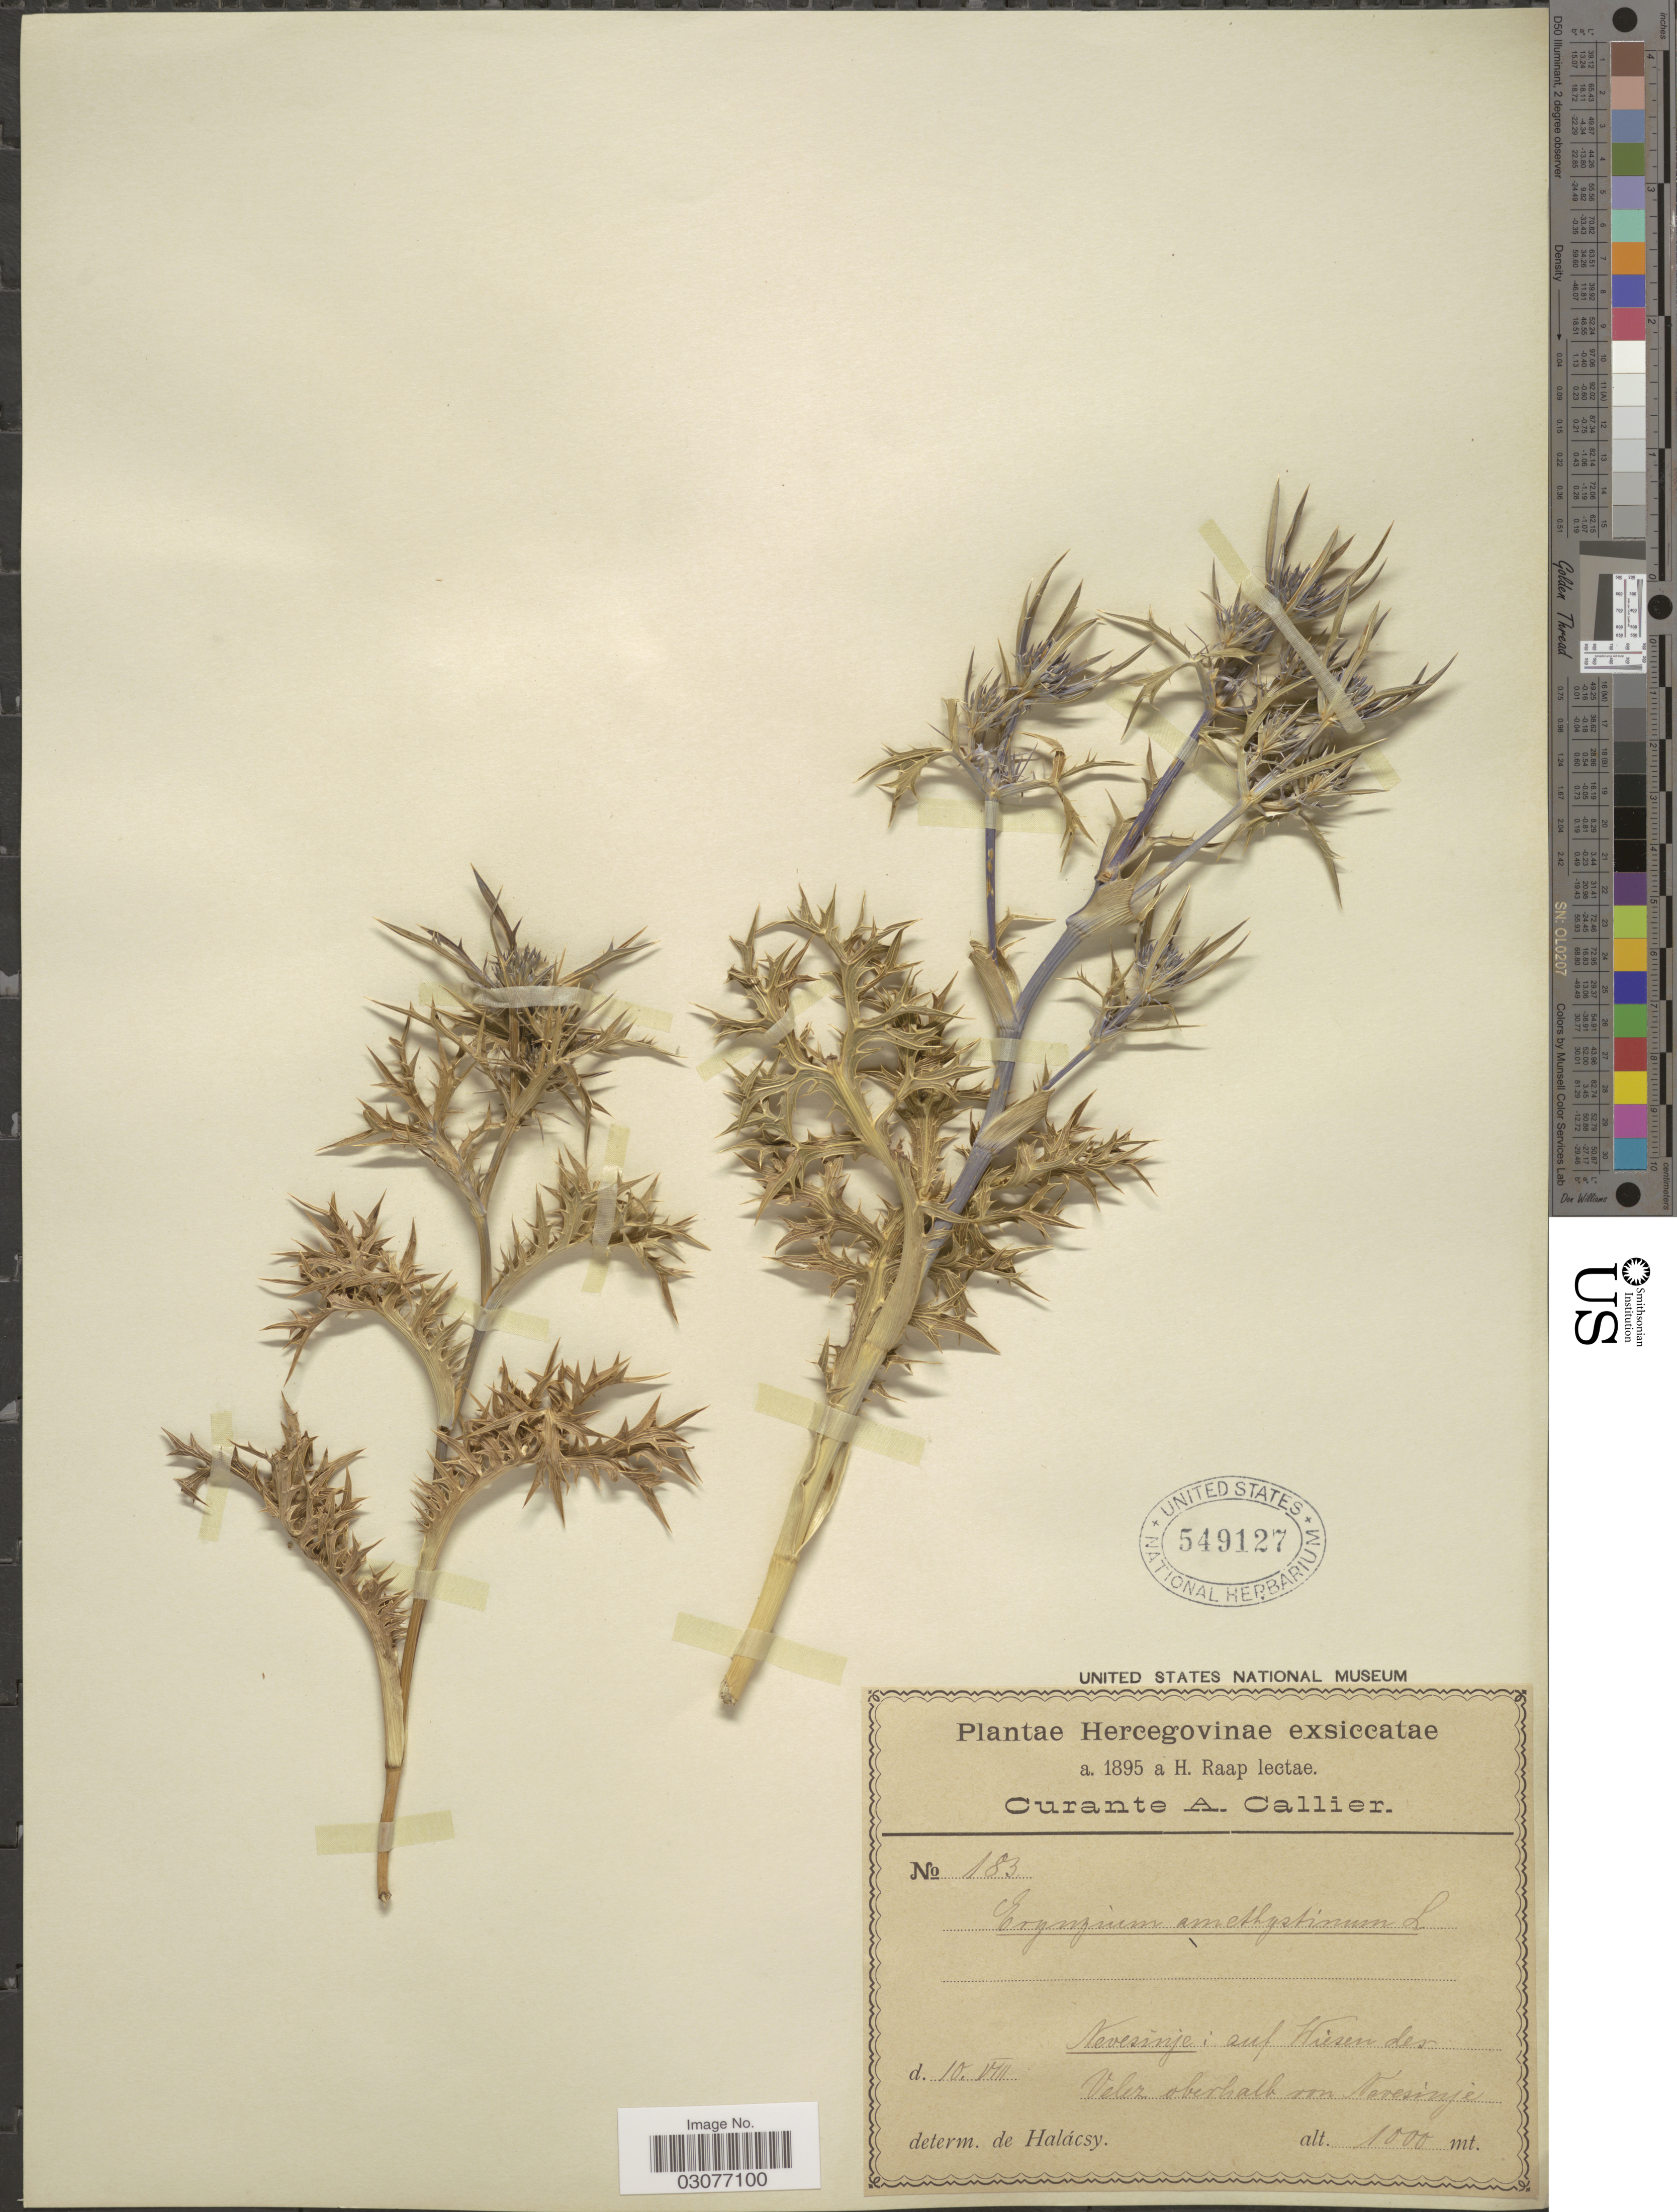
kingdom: Plantae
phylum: Tracheophyta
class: Magnoliopsida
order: Apiales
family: Apiaceae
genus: Eryngium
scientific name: Eryngium amethystinum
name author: L.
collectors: H. Raap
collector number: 183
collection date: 1895-08-10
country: Bosnia and Herzegovina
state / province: Srpska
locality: Hercegovinae. Nevesinje: auf Wiesen des Velez oberhalb von Nevesinje.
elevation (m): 1000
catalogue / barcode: US 549127